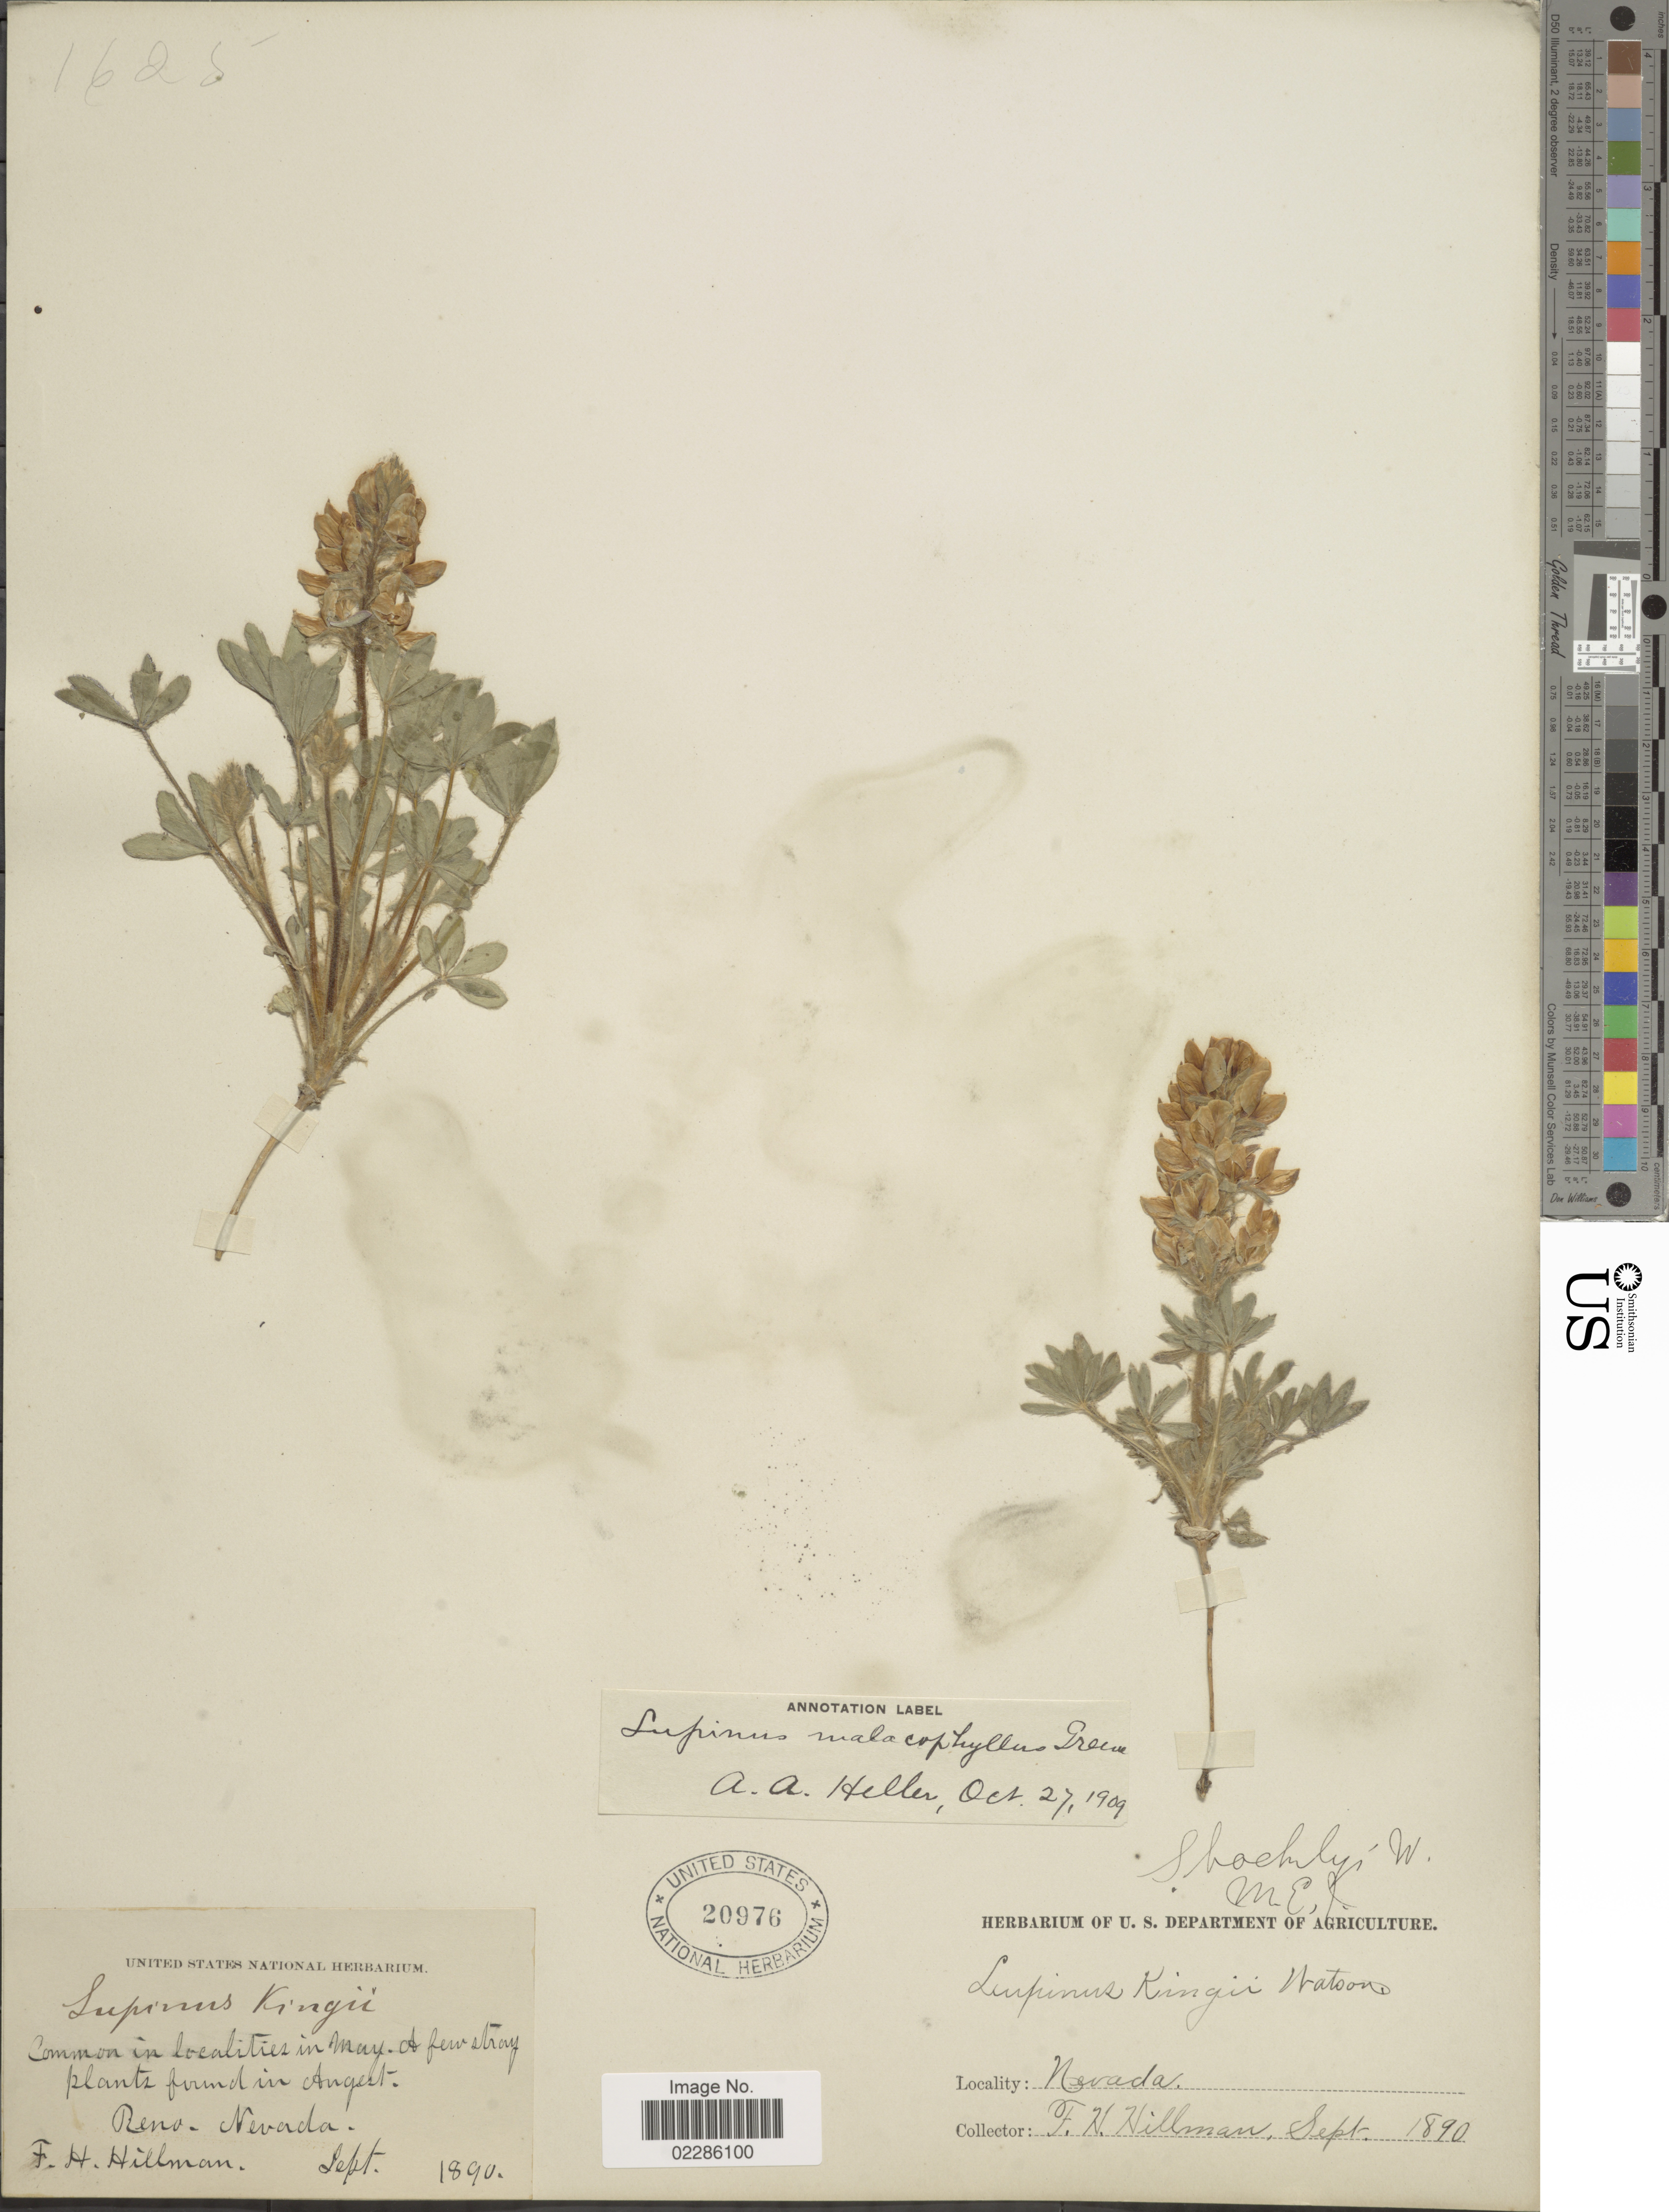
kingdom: Plantae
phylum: Tracheophyta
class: Magnoliopsida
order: Fabales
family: Fabaceae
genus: Lupinus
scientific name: Lupinus malacophyllus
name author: Greene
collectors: F. Hillman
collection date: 1890-09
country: United States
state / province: Nevada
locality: Reno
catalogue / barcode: US 20976